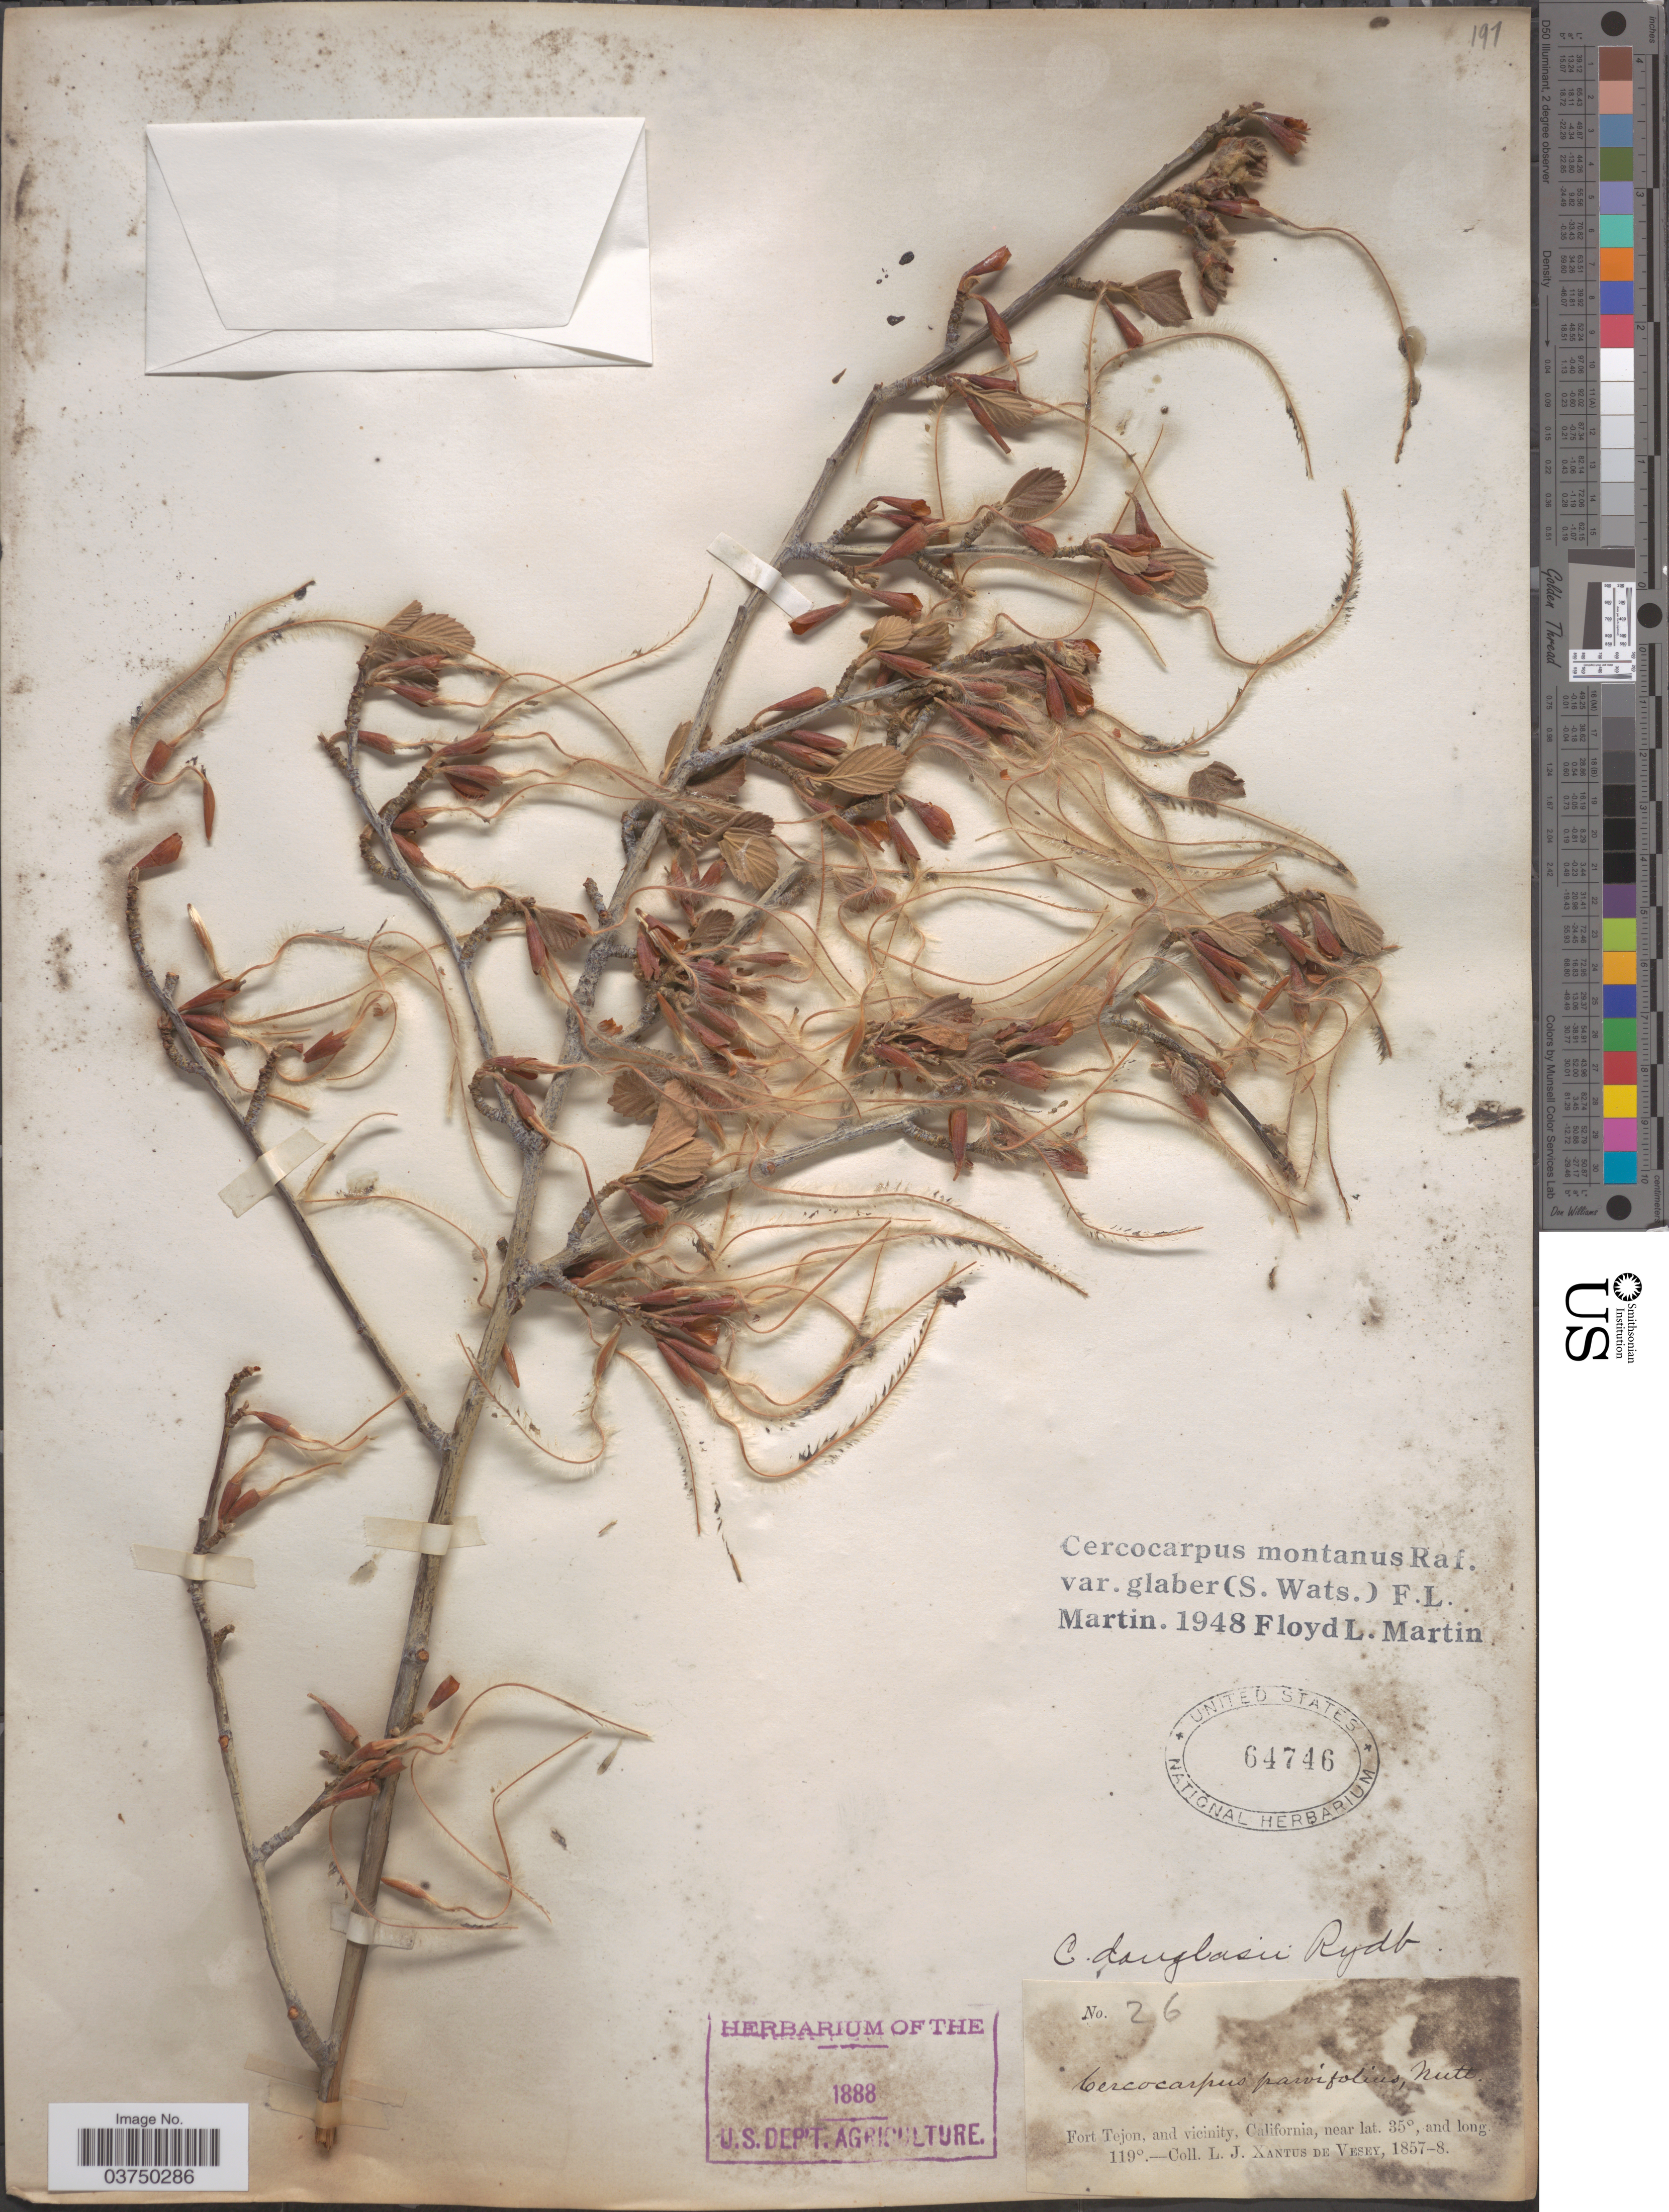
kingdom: Plantae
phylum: Tracheophyta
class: Magnoliopsida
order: Rosales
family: Rosaceae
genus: Cercocarpus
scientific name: Cercocarpus montanus var. glaber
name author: (S. Watson) F.L. Martin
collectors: L. Xantus de Vesey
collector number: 26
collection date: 1857/1858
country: United States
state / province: California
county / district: Kern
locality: Fort Tejon, and vicinity.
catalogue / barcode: US 64746